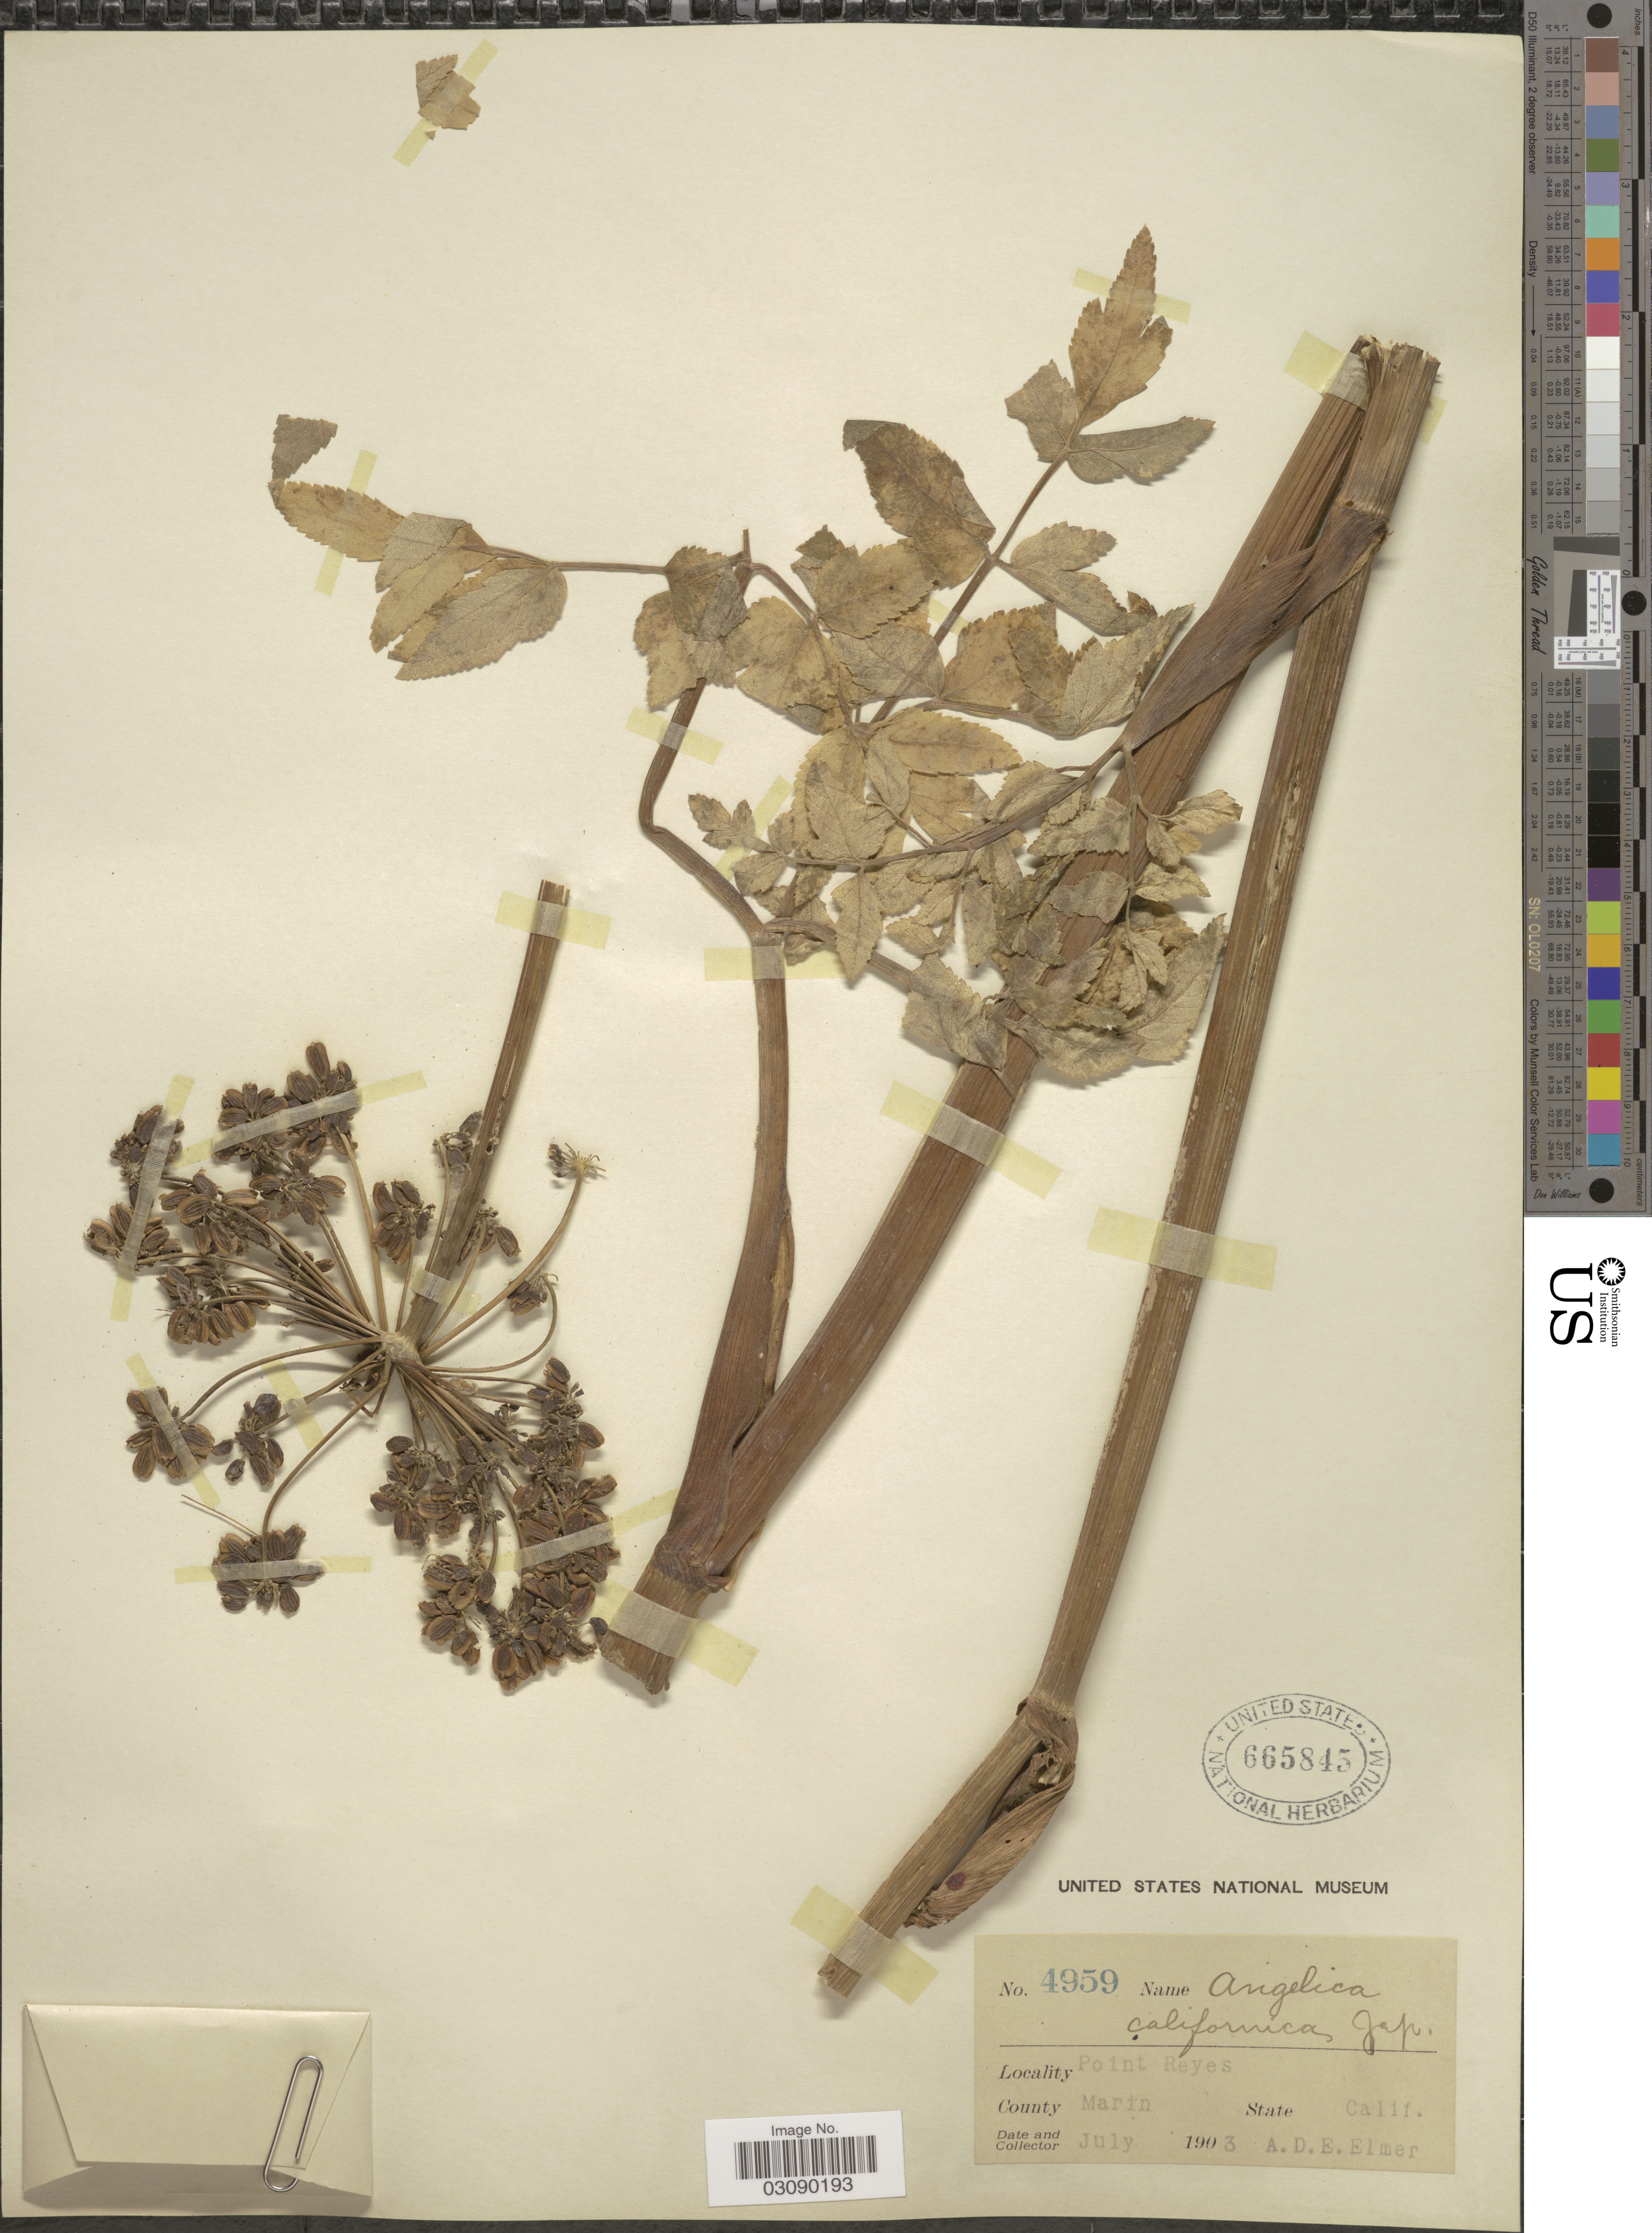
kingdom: Plantae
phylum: Tracheophyta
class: Magnoliopsida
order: Apiales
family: Apiaceae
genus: Angelica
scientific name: Angelica californica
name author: Jeps.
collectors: A. D. E. Elmer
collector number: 4959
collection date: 1903-07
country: United States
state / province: California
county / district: Marin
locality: Point Reyes. County Marin.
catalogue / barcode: US 665845